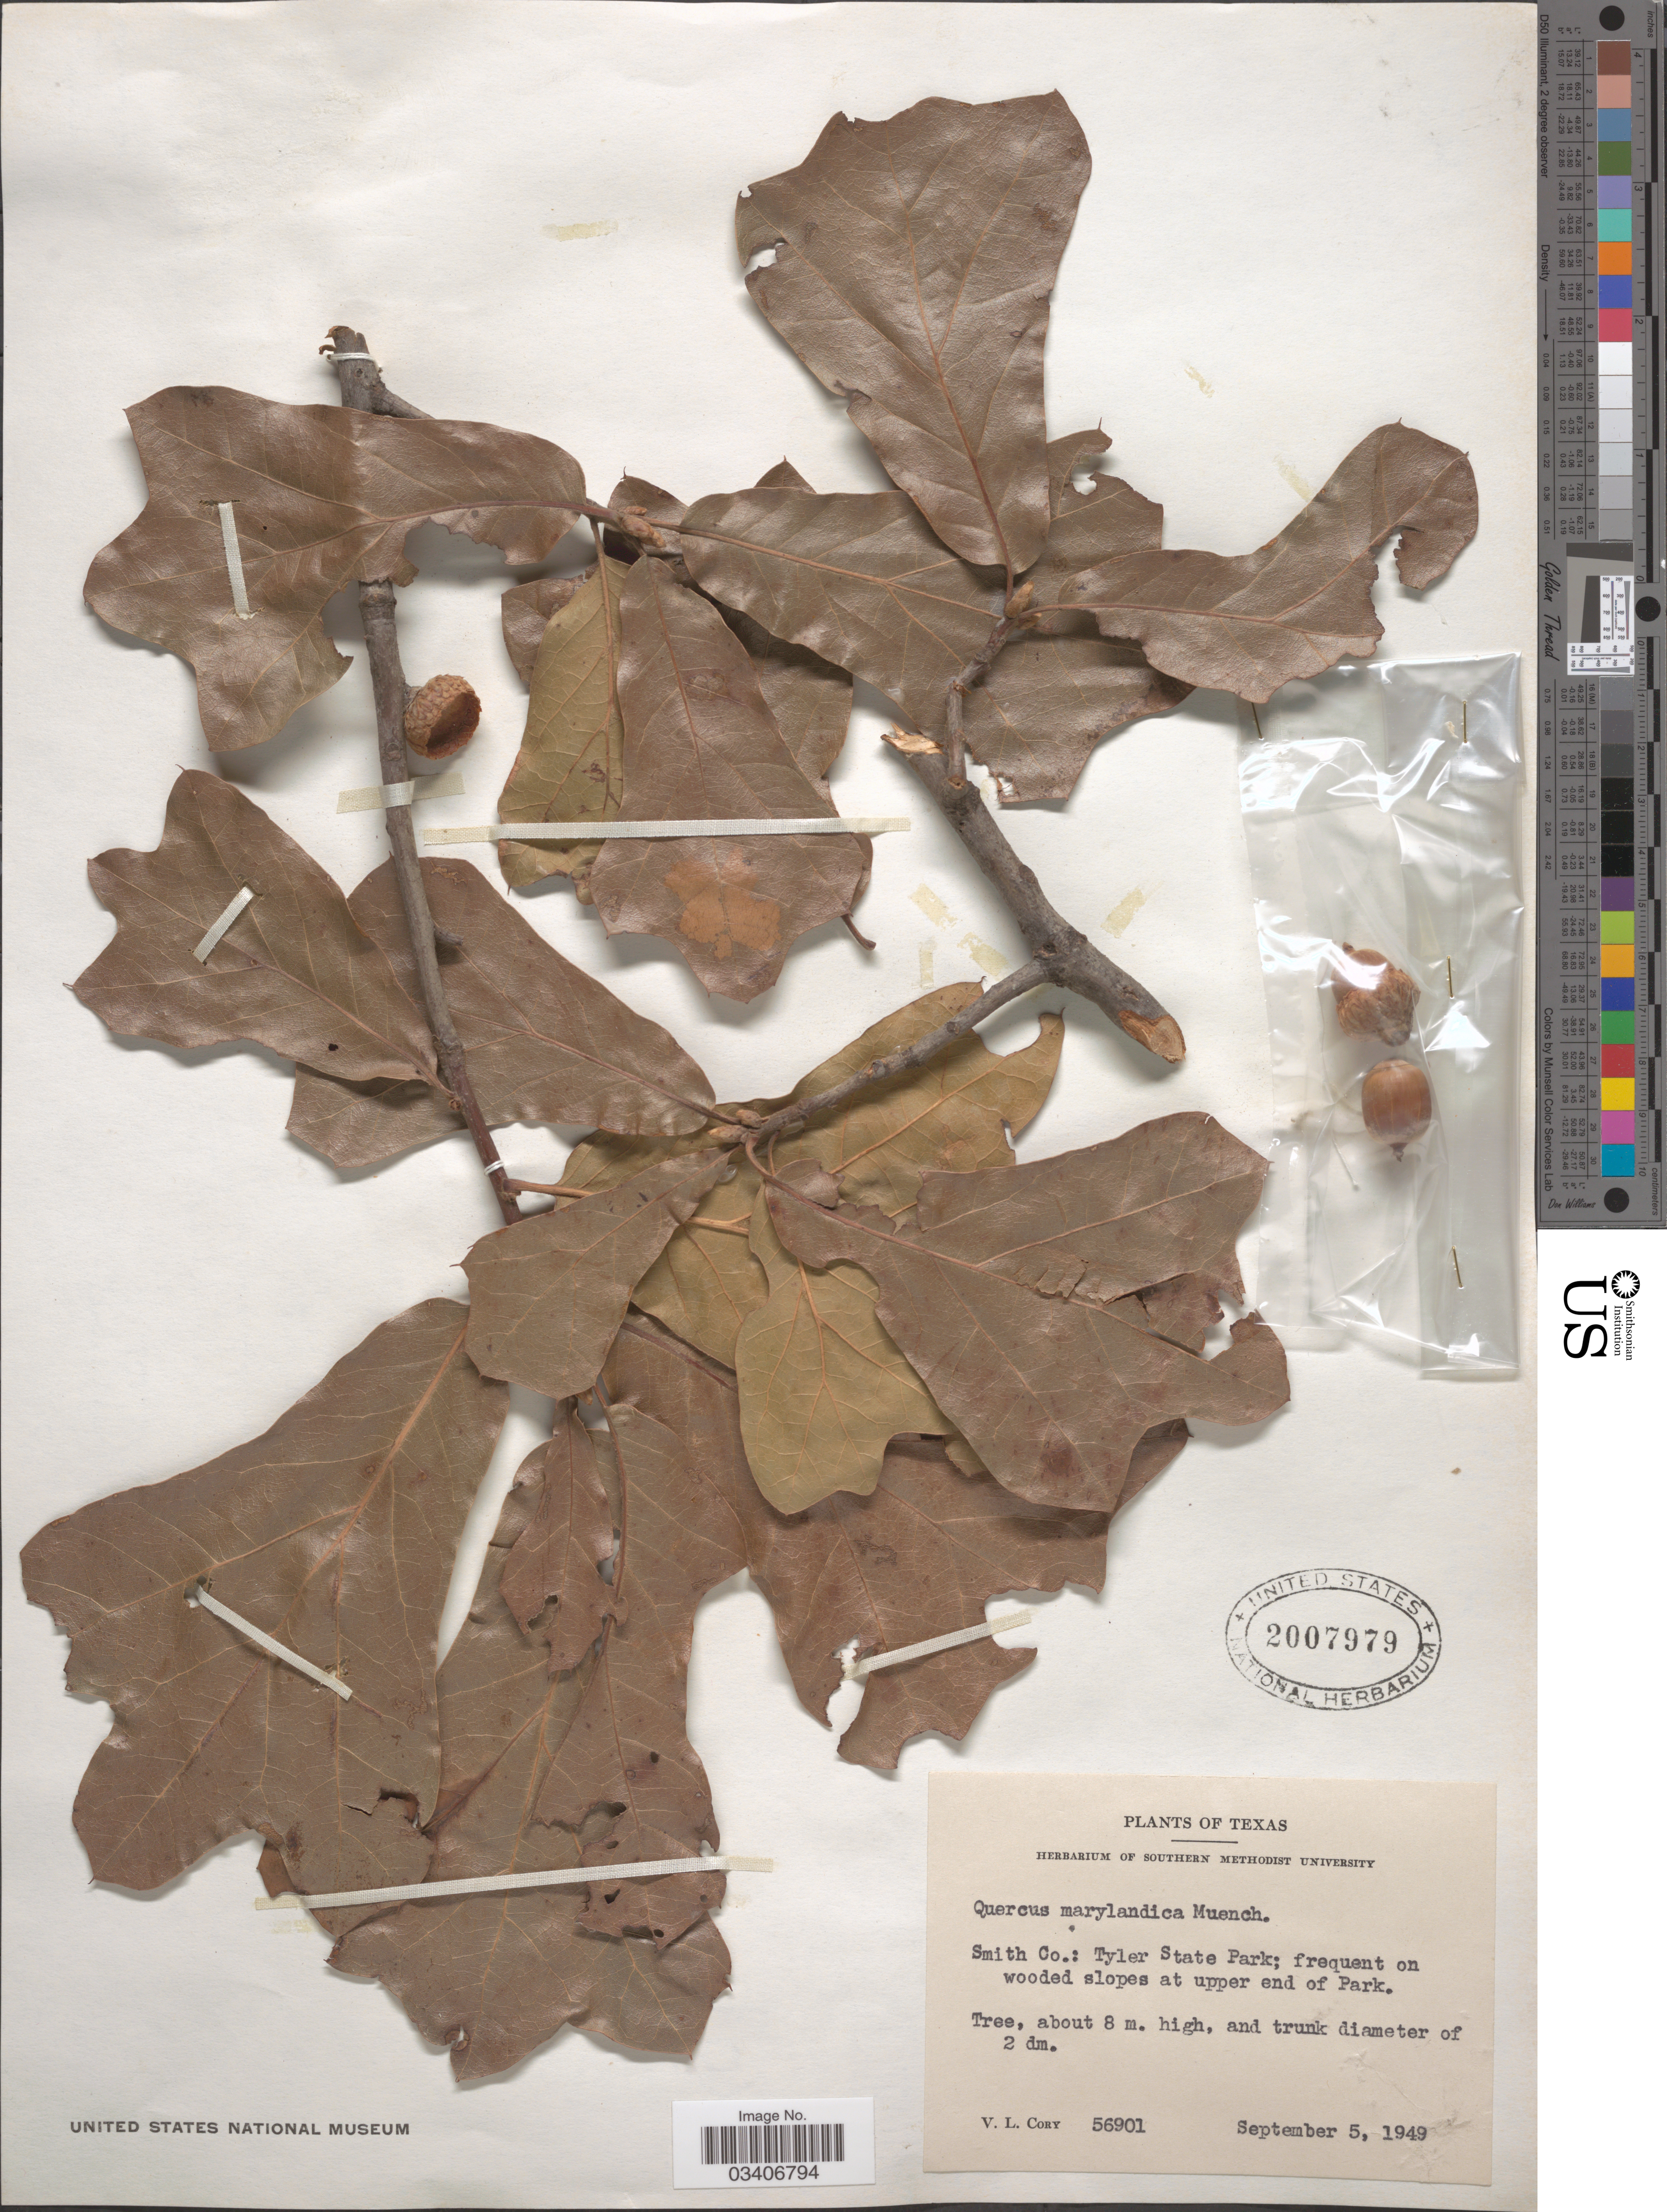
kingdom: Plantae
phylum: Tracheophyta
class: Magnoliopsida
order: Fagales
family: Fagaceae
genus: Quercus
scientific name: Quercus marilandica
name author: (L.) Münchh.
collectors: V. Cory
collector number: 56901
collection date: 1949-09-05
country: United States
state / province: Texas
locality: Smith Co.: Tyler State Park; frequent on wooded slopes at upper end of Park.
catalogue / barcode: US 2007979